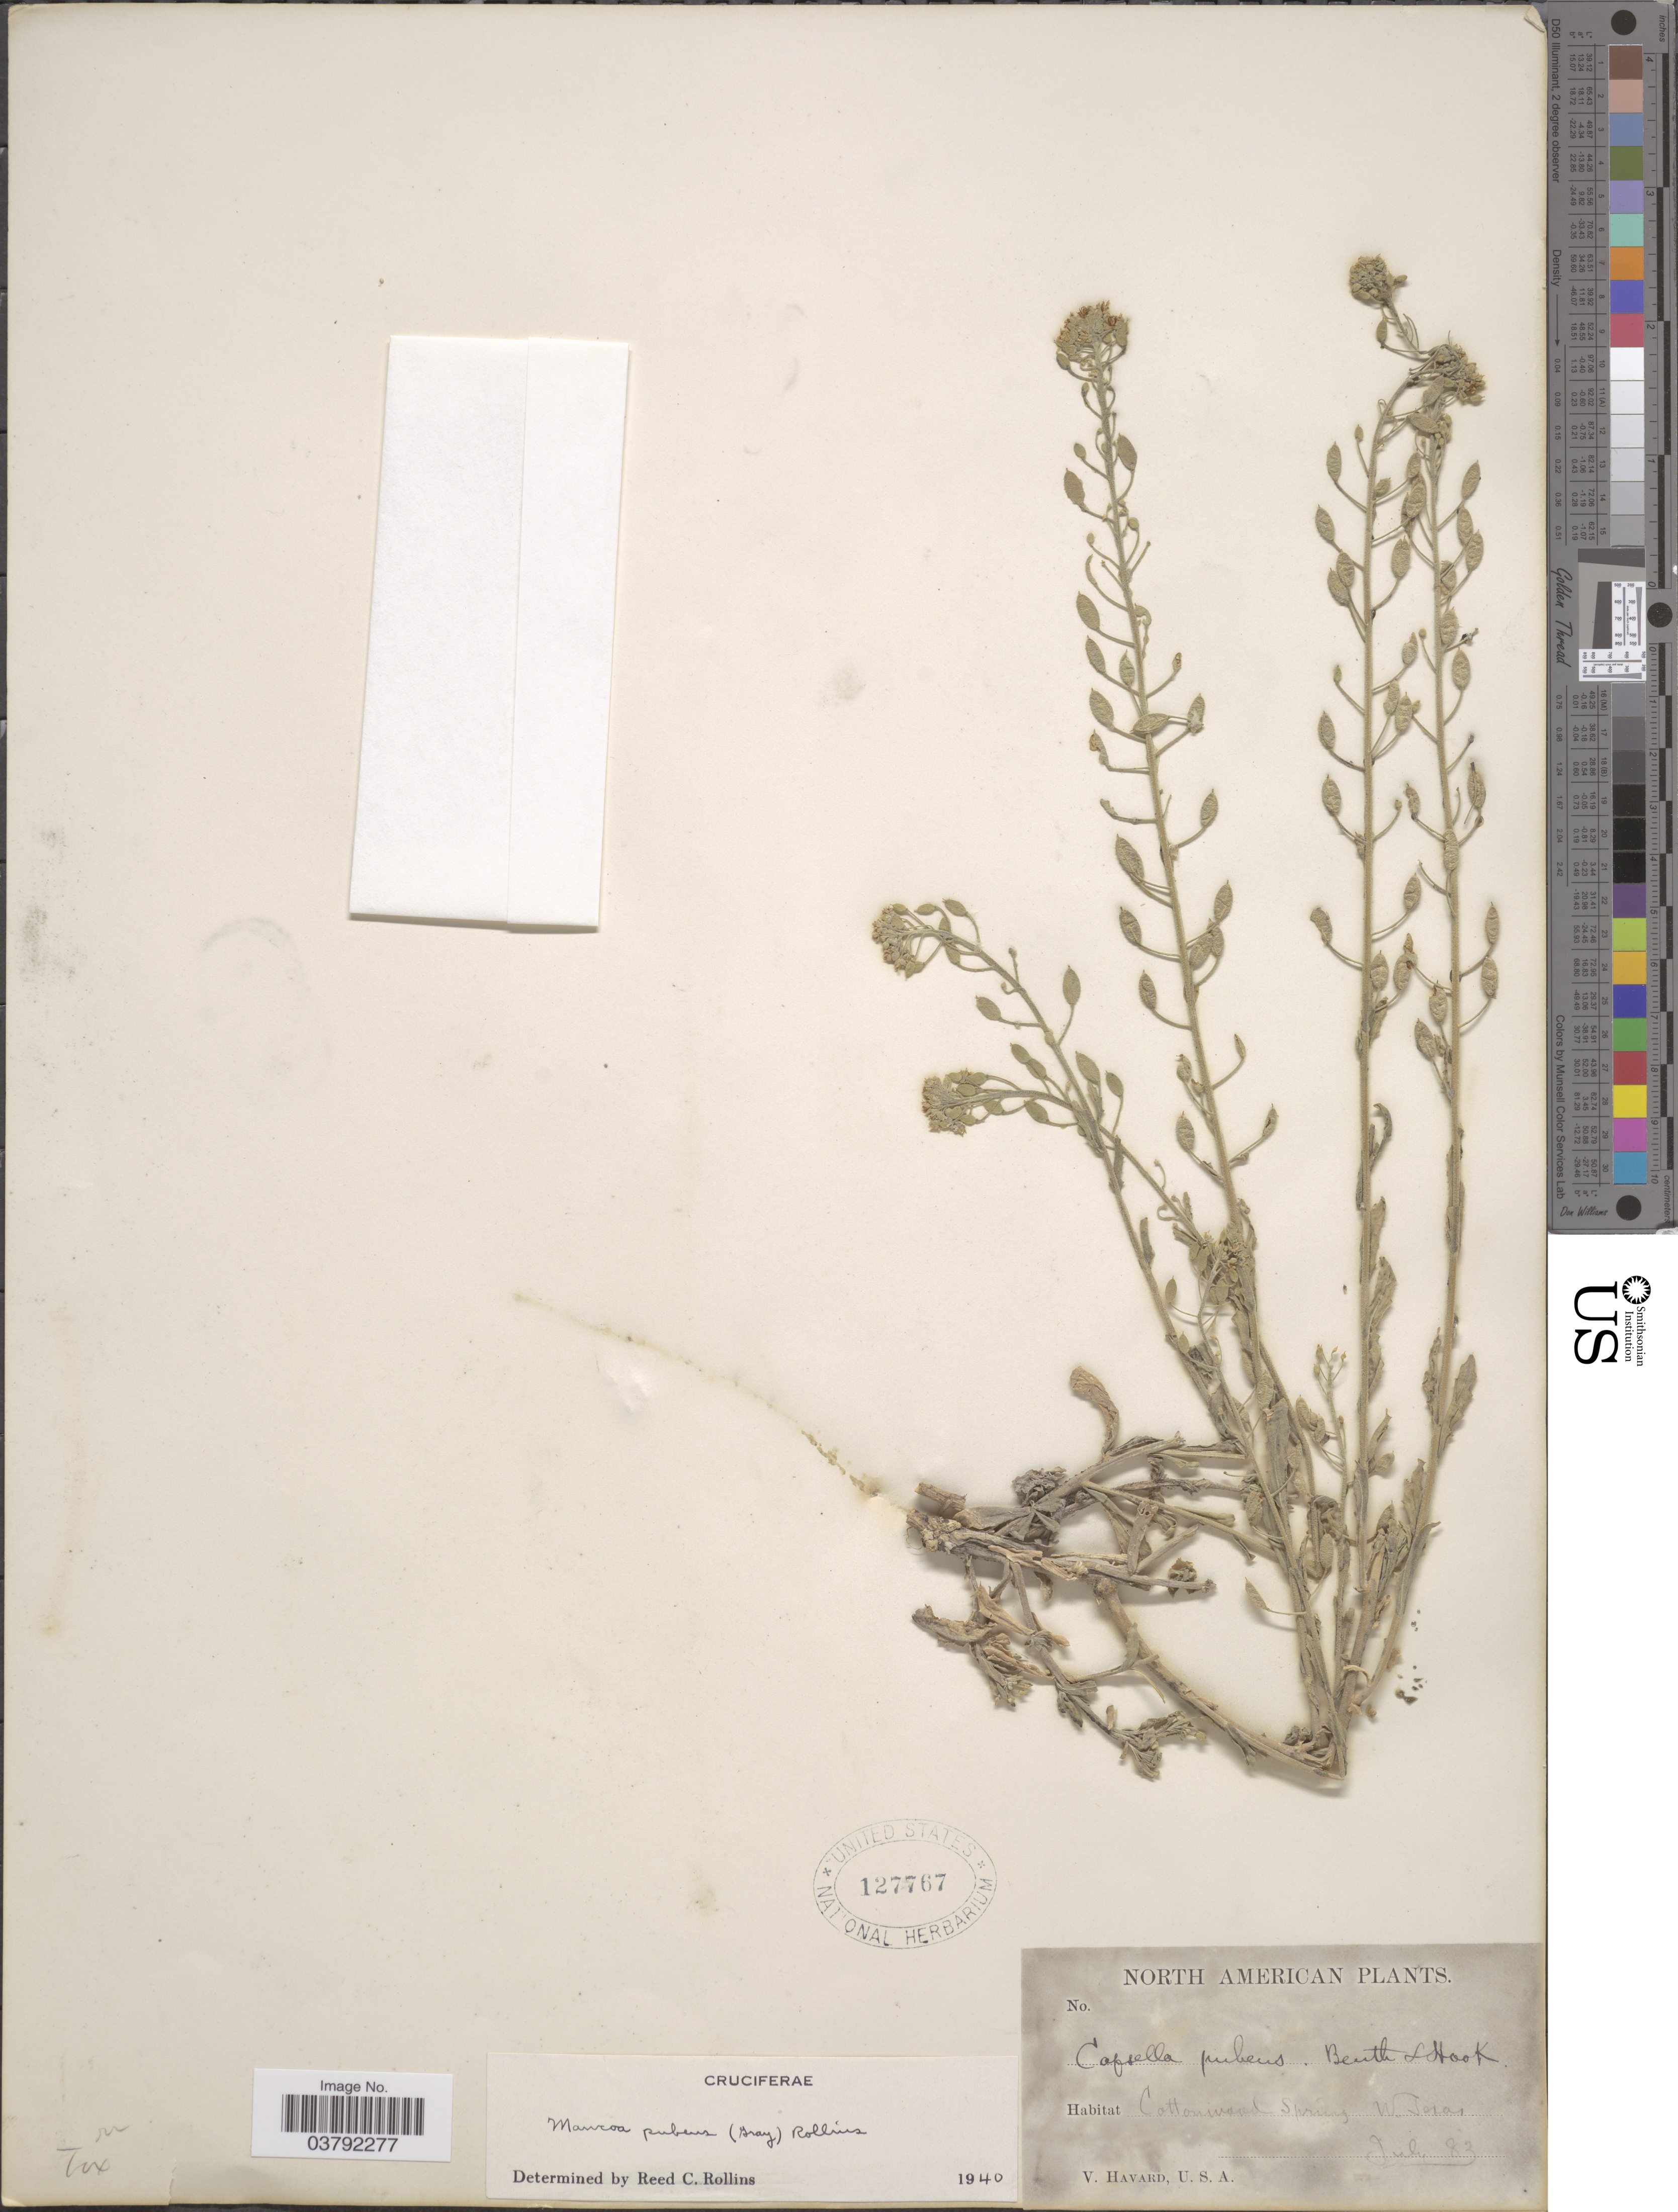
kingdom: Plantae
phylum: Tracheophyta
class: Magnoliopsida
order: Brassicales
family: Brassicaceae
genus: Mancoa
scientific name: Mancoa pubens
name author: (A. Gray) Rollins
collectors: V. Havard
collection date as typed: Transcribed d/m/y: /7/83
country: United States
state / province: Texas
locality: Cottonwood Spring. W. Texas.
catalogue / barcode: US 127767